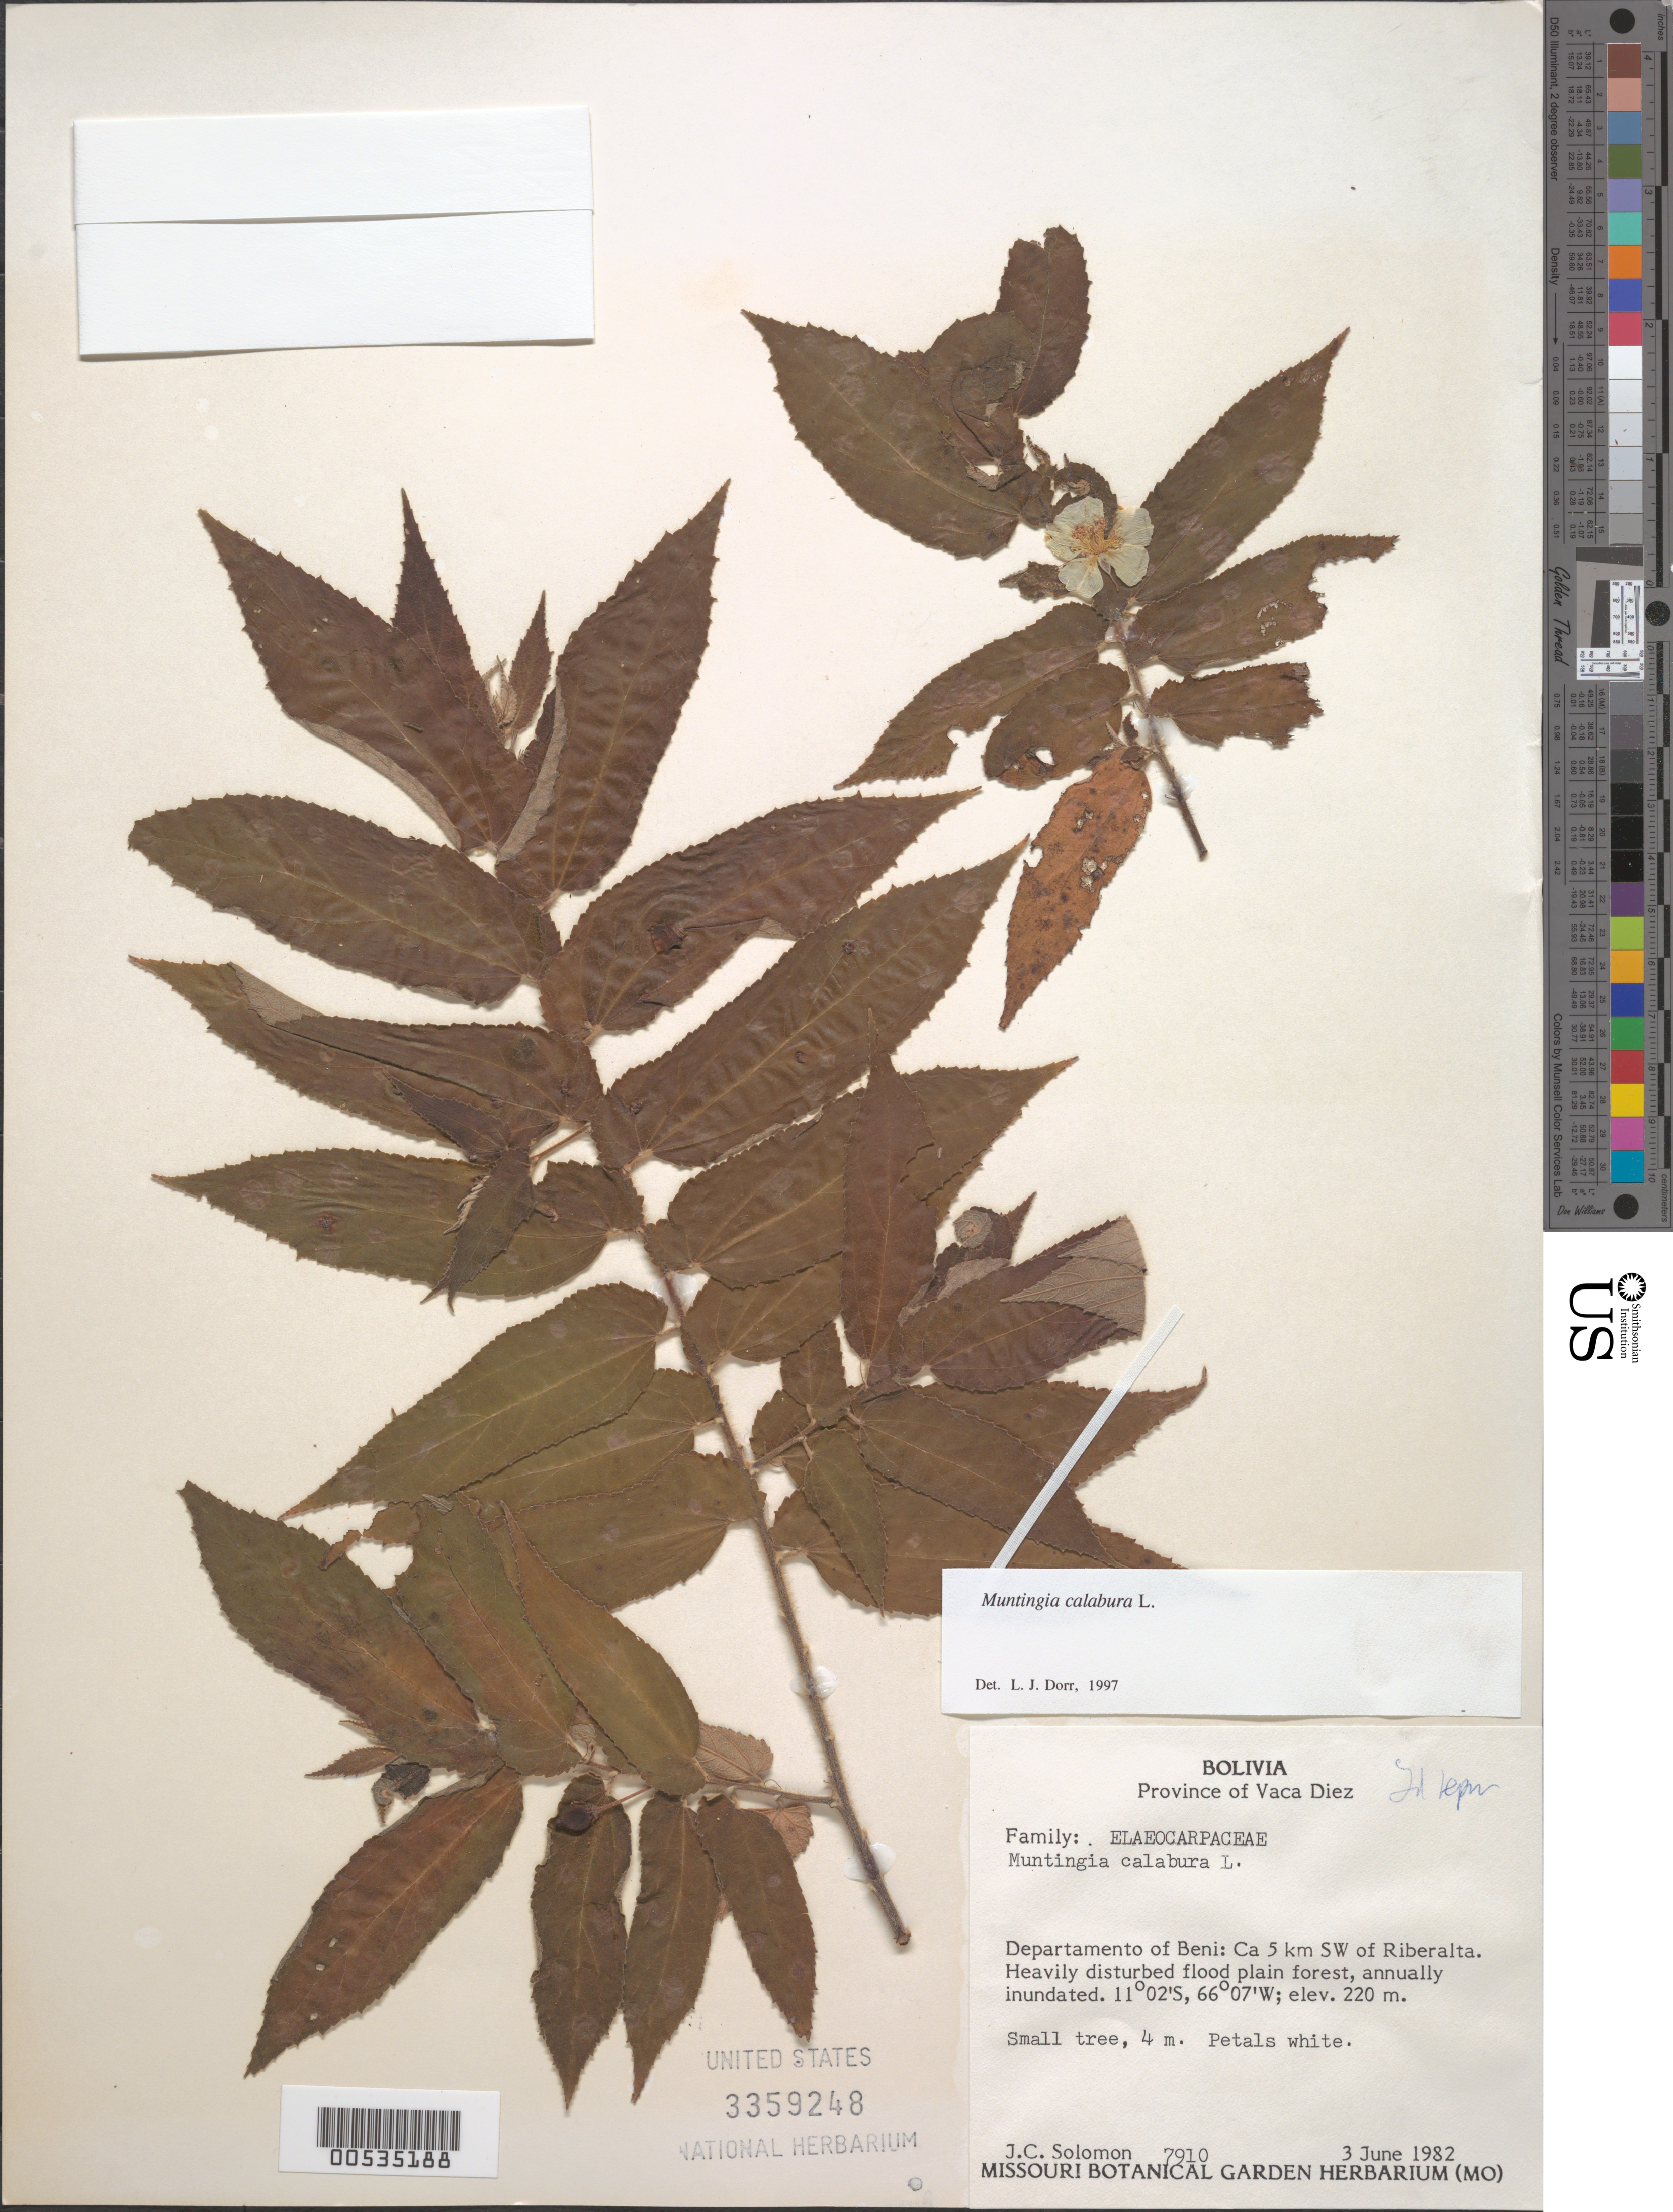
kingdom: Plantae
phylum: Tracheophyta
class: Magnoliopsida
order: Malvales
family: Muntingiaceae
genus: Muntingia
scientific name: Muntingia calabura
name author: L.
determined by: Dorr, L. J., (BOT), Smithsonian Institution - National Museum of Natural History (UNITED STATES)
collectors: J. C. Solomon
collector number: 7910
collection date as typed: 03 Jun 1982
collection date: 1982-06-03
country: Bolivia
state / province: Beni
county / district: Vaca Diez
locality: Ca. 5 km SW of Riberalta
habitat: Heavily disturbed flood plain forest, annually inundated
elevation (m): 220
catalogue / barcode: US 3359248